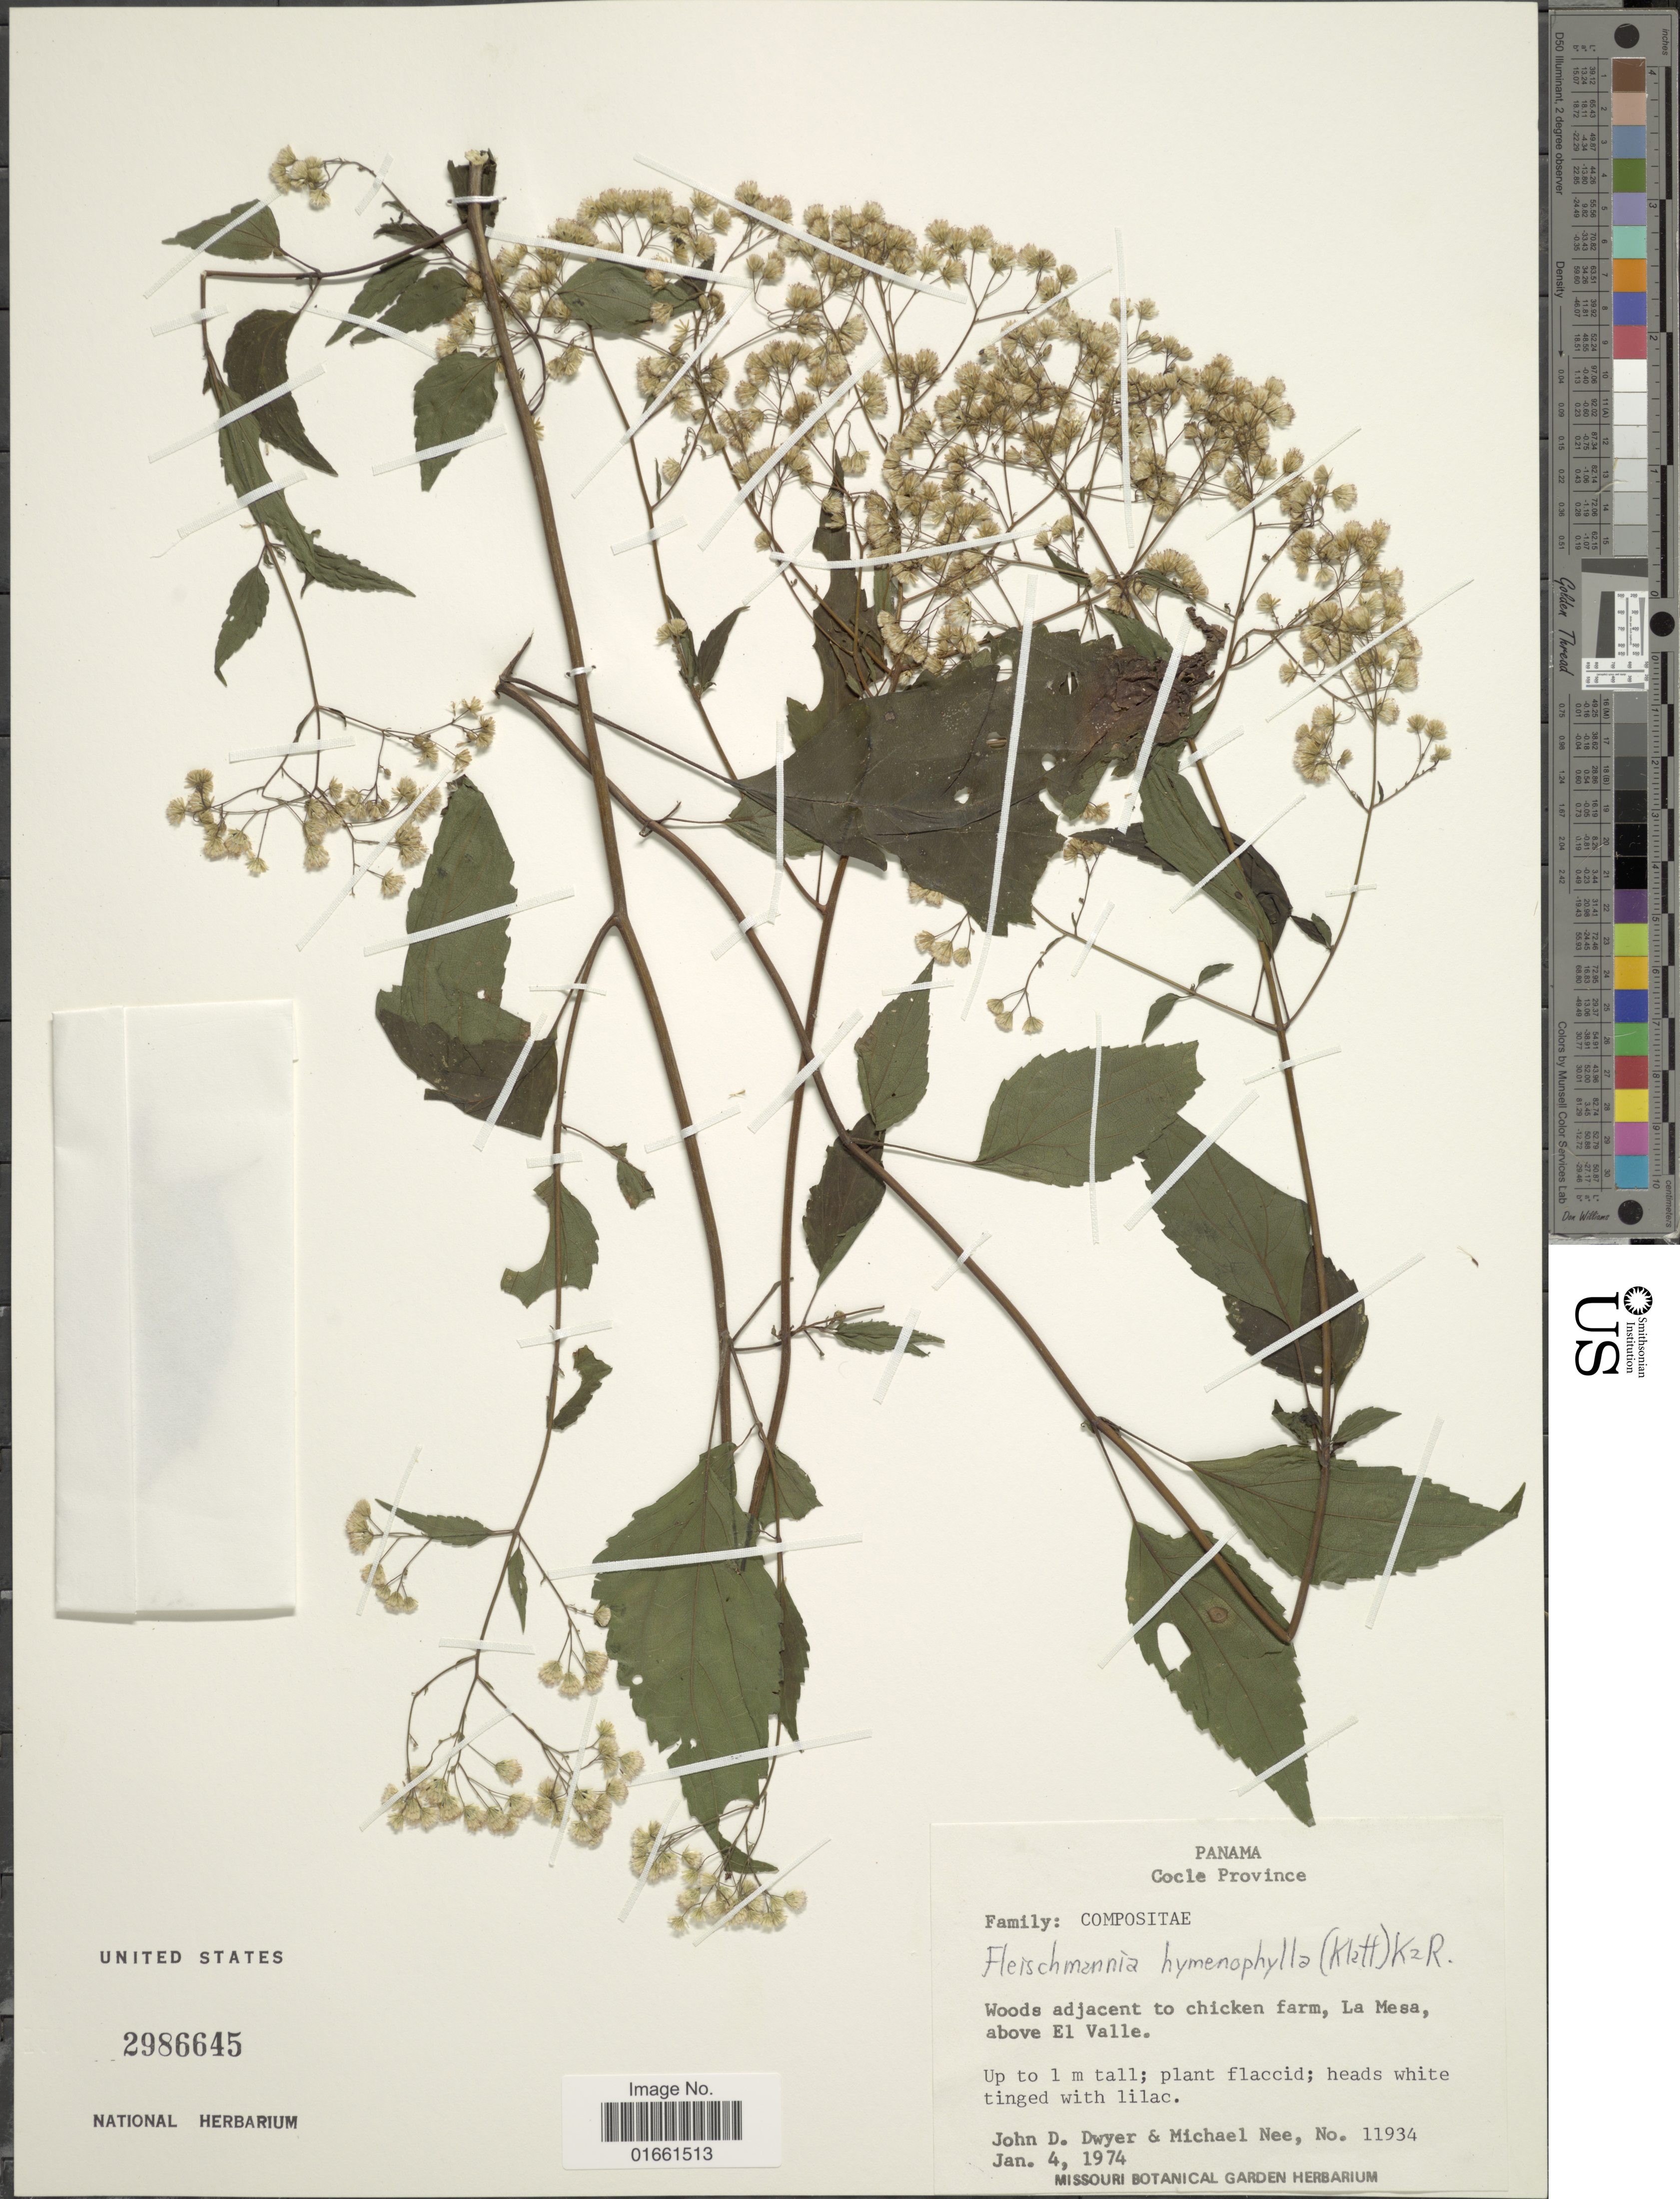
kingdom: Plantae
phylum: Tracheophyta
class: Magnoliopsida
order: Asterales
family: Asteraceae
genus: Fleischmannia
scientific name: Fleischmannia hymenophylla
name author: (Klatt) R.M. King & H. Rob.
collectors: J. D. Dwyer & M. Nee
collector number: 11934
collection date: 1974-01-04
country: Panama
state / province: Coclé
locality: Cocle Province, Woods adjacent to Chicken farm, La Mesa, above El Valle.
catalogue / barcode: US 2986645